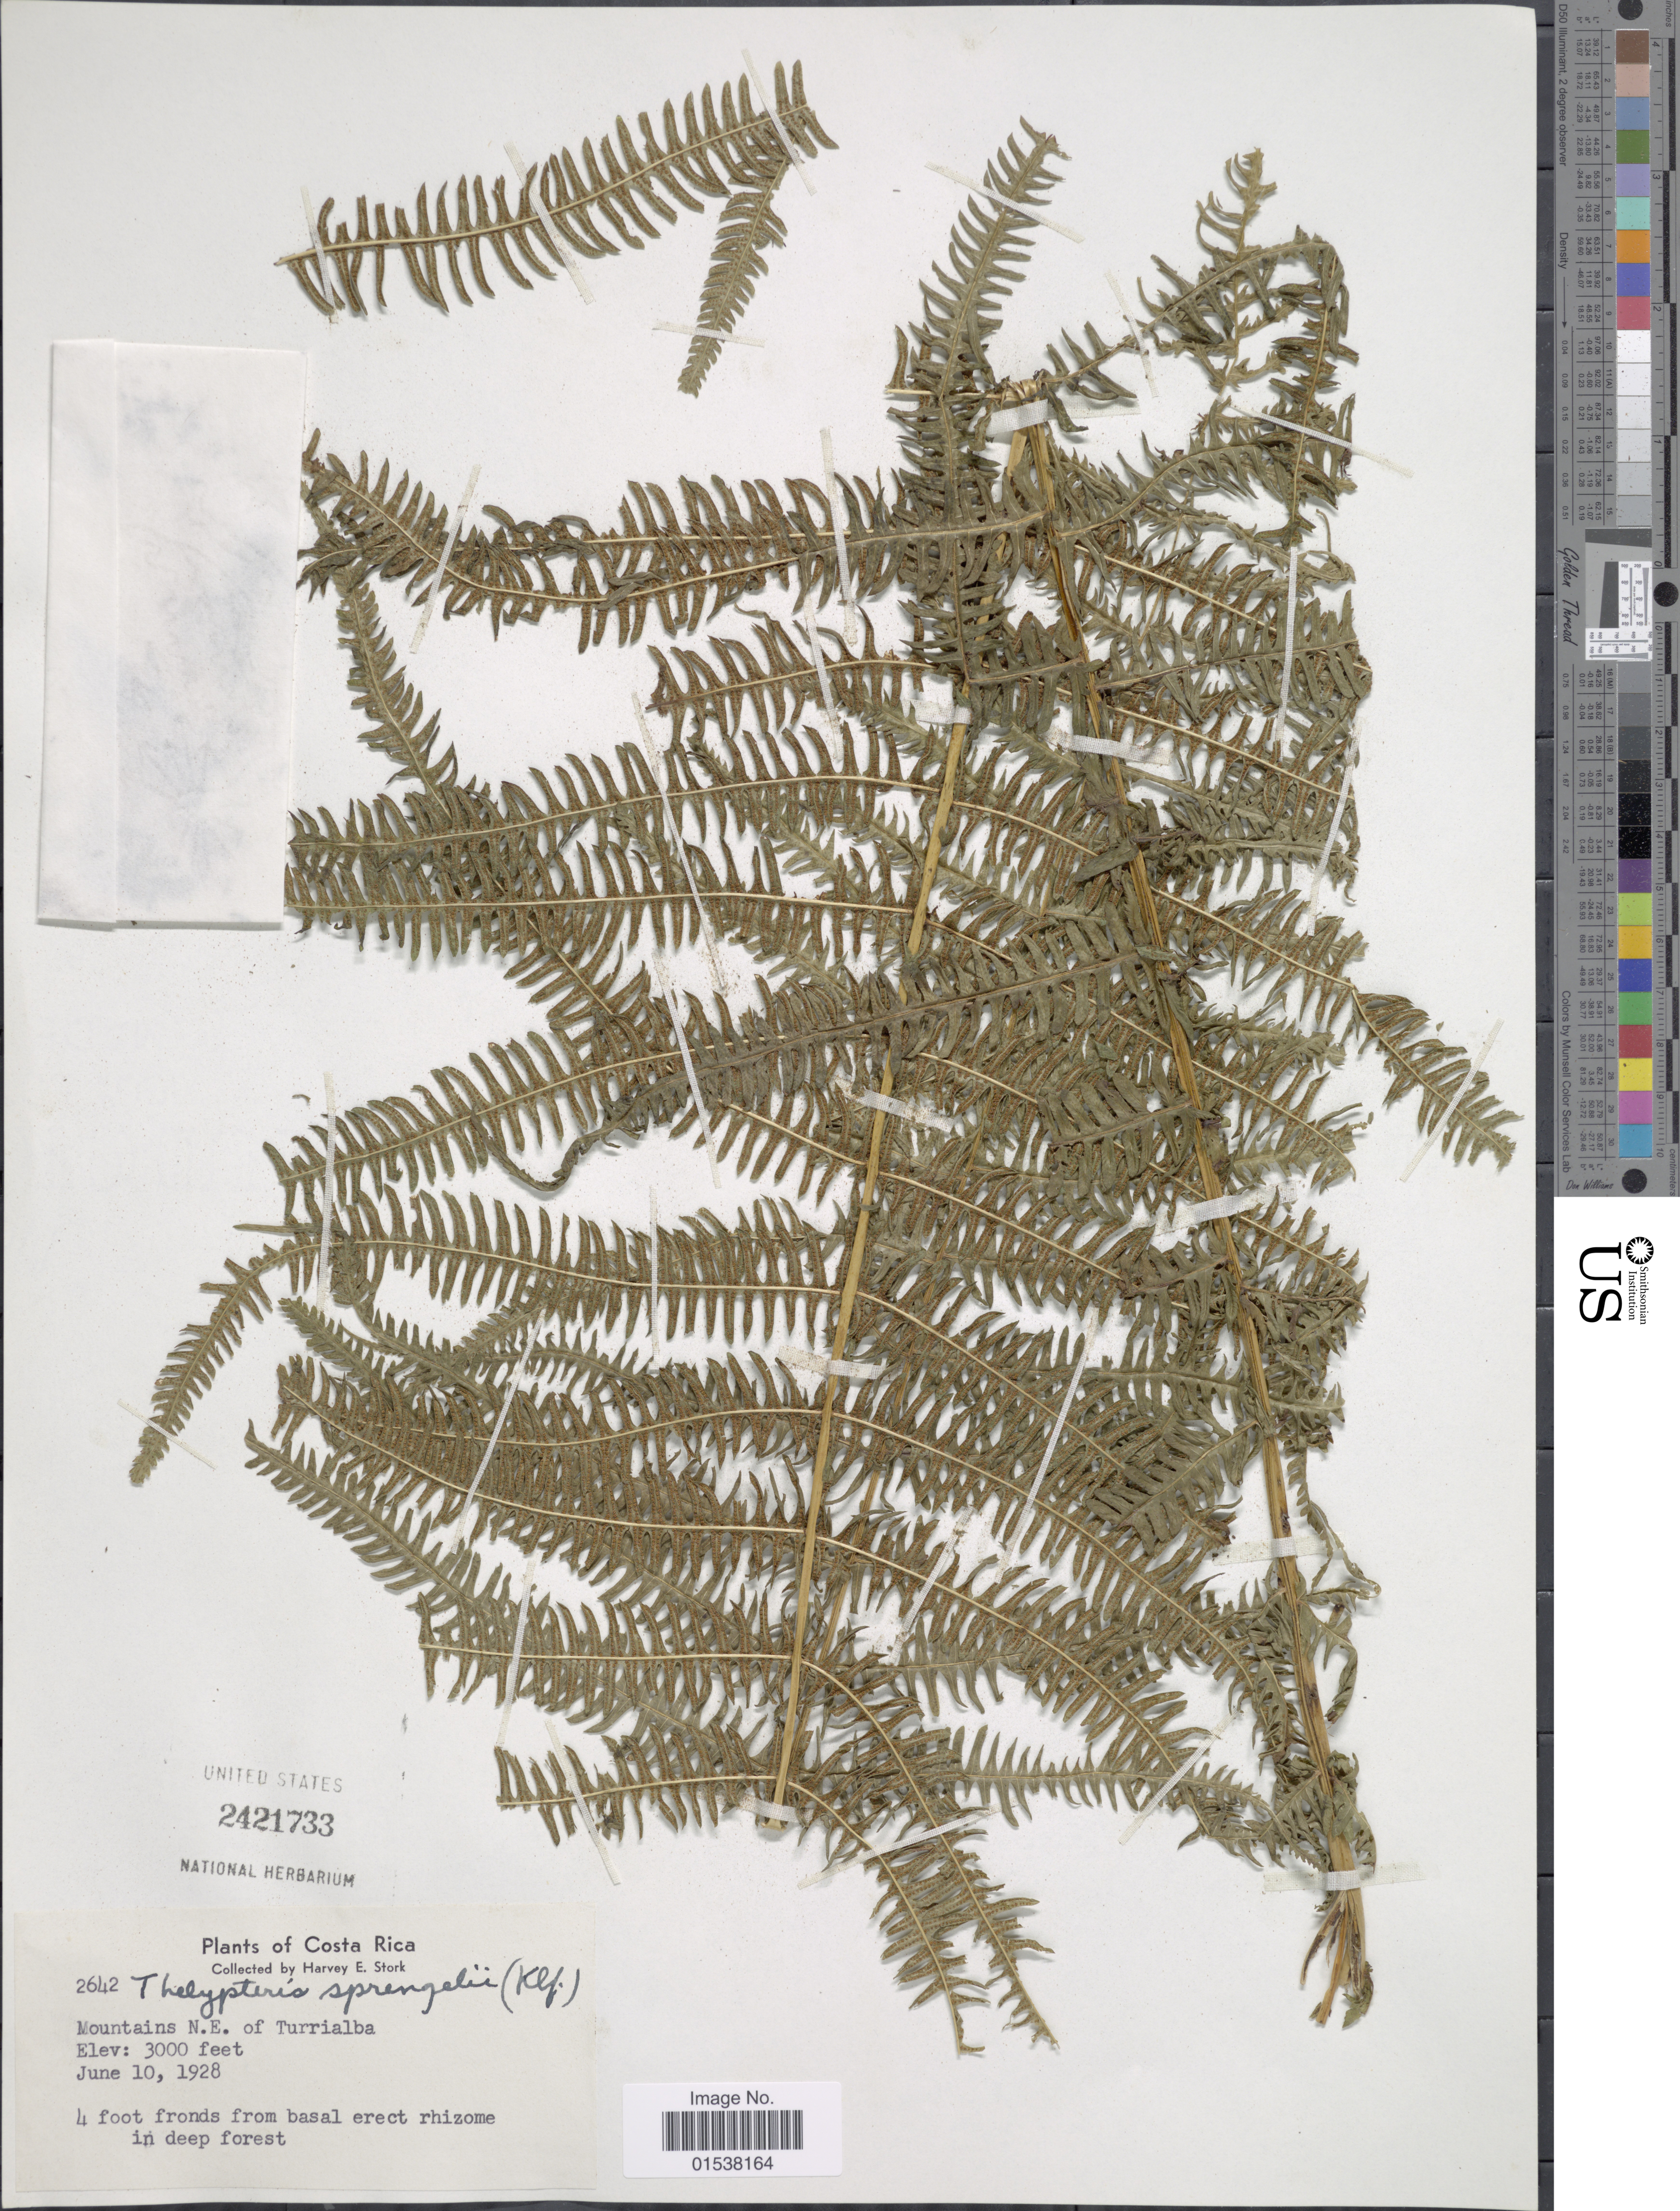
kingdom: Plantae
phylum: Tracheophyta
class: Polypodiopsida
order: Polypodiales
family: Thelypteridaceae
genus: Amauropelta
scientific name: Amauropelta balbisii (Spreng.) comb. nov., ined. 2015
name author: (Spreng.)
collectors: H. E. Stork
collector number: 2642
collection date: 1928-06-10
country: Costa Rica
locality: Mountains N.E. of Turrialba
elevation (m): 914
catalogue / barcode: US 2421733